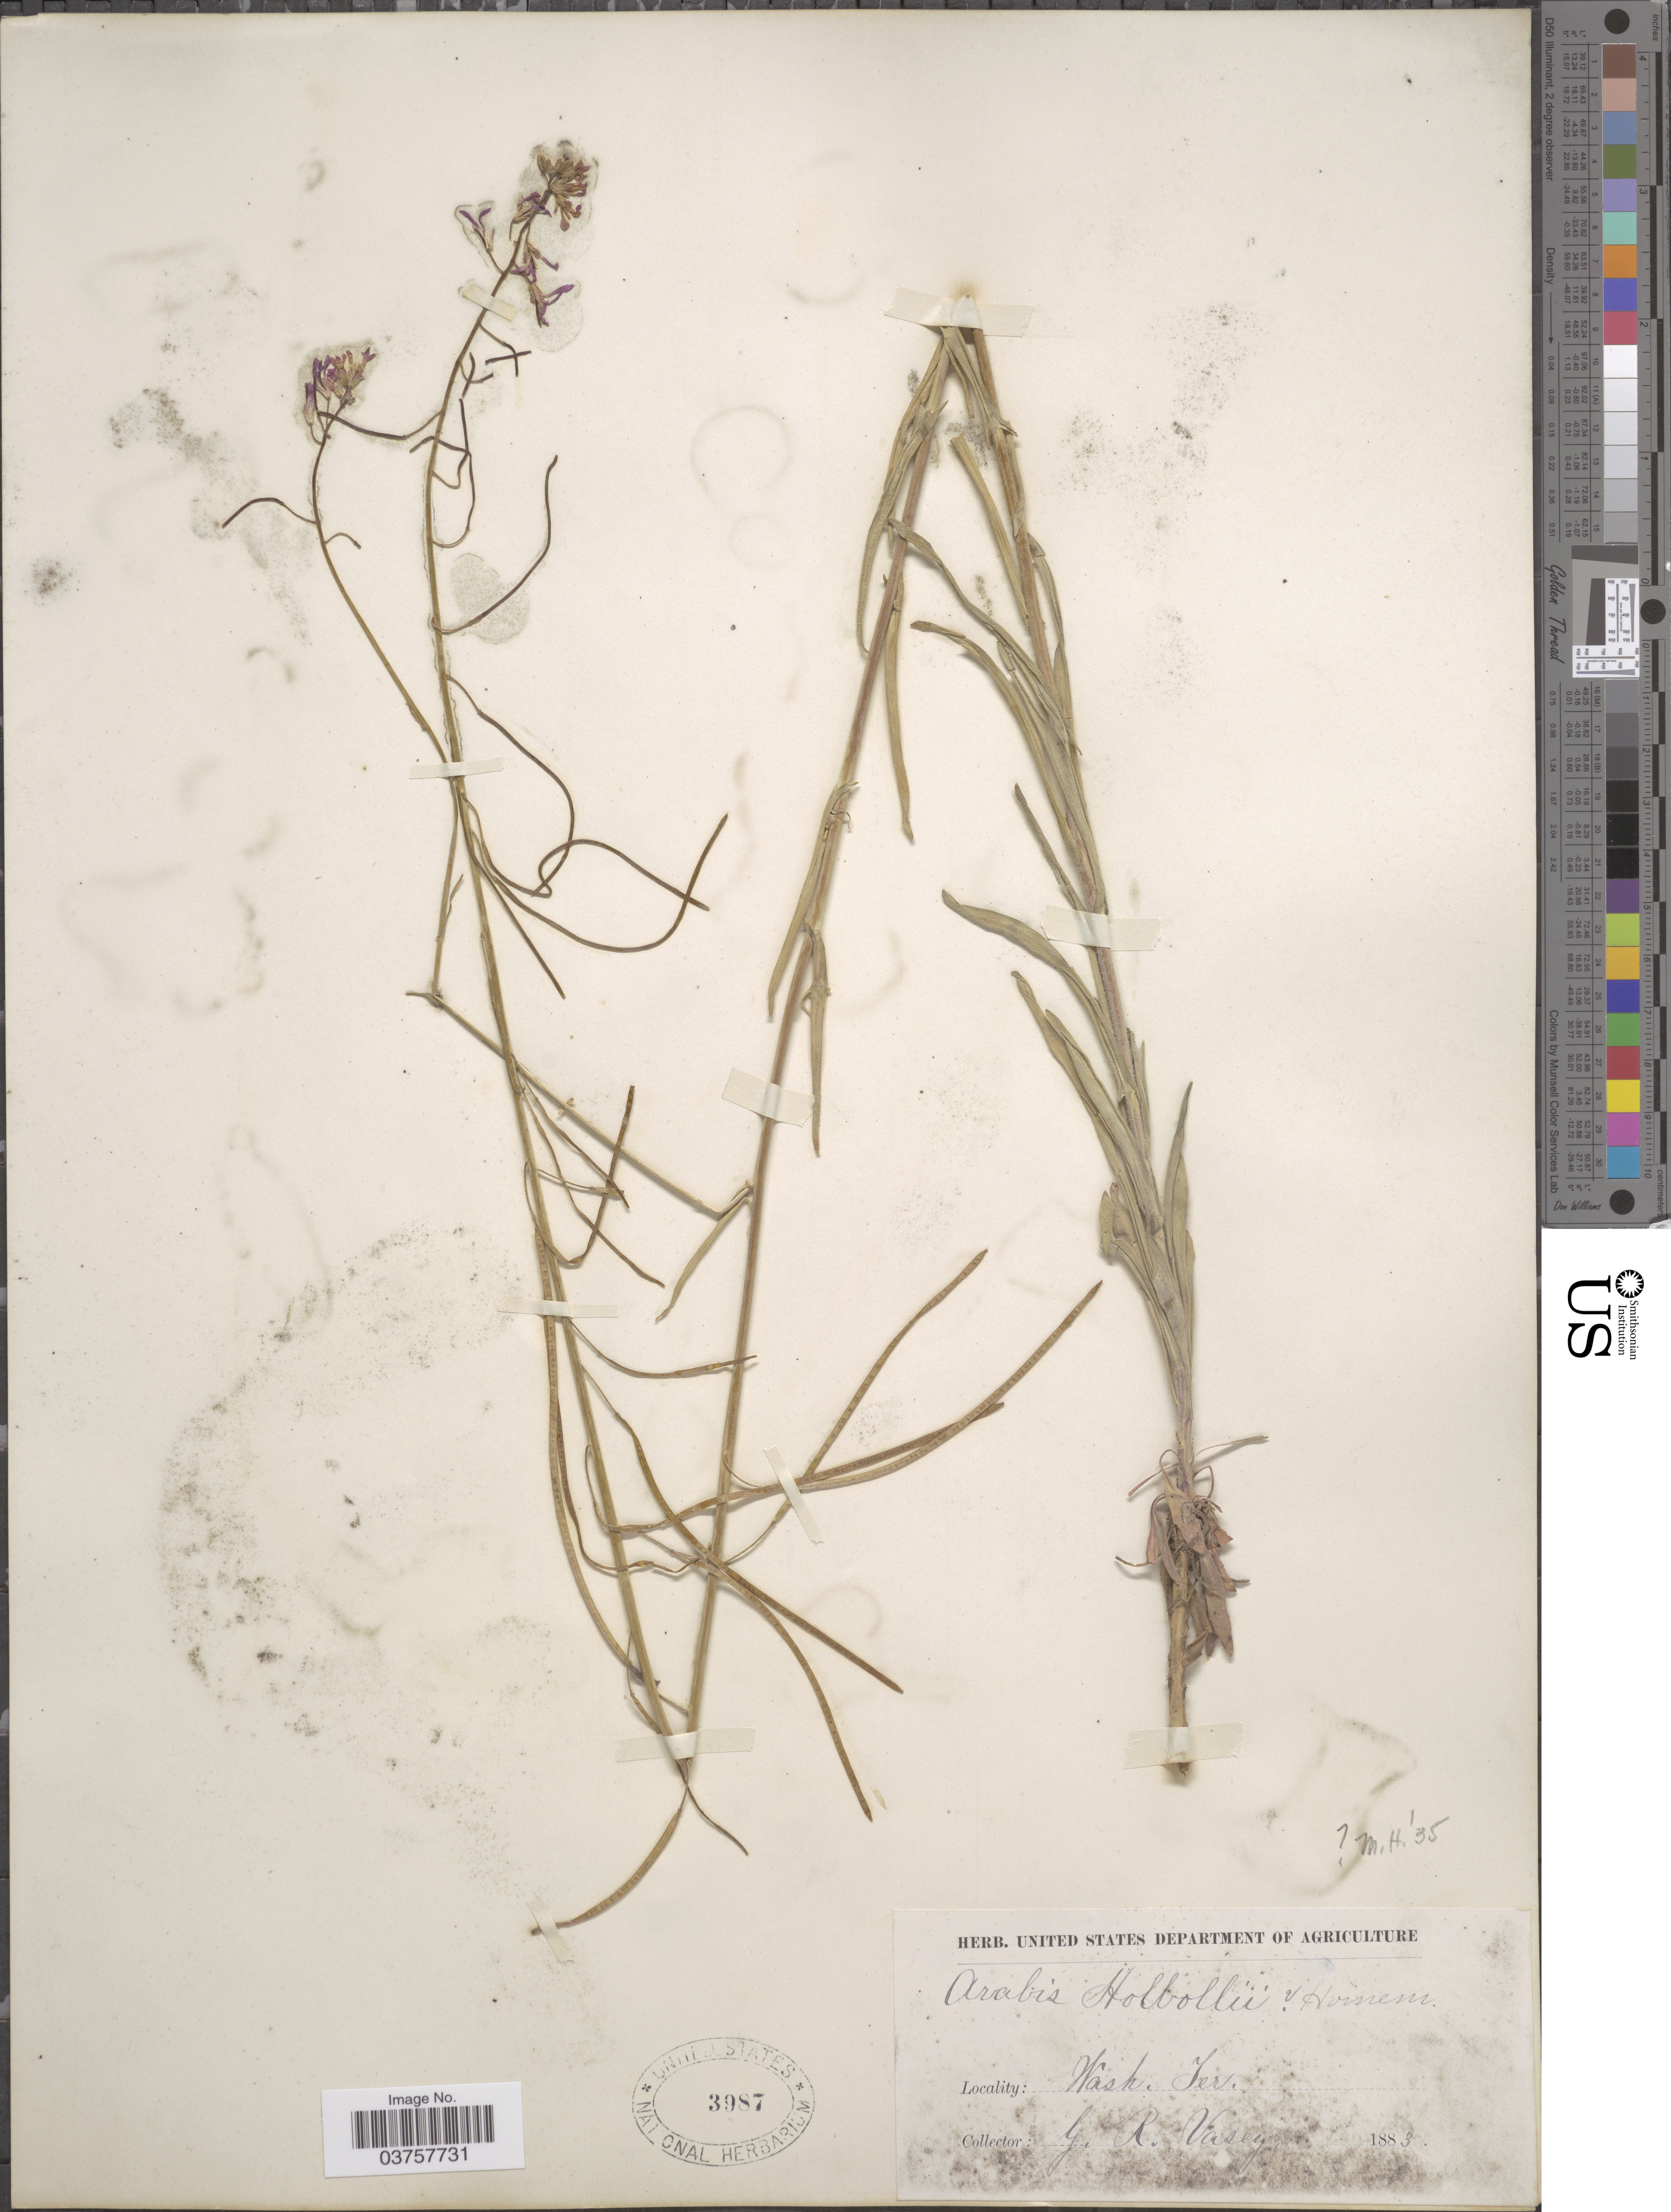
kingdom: Plantae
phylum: Tracheophyta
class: Magnoliopsida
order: Brassicales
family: Brassicaceae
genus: Arabis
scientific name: Arabis holboellii var. retrofracta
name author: Rydb.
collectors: G. R. Vasey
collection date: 1883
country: United States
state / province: Washington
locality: Wash. Ter.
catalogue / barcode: US 3987